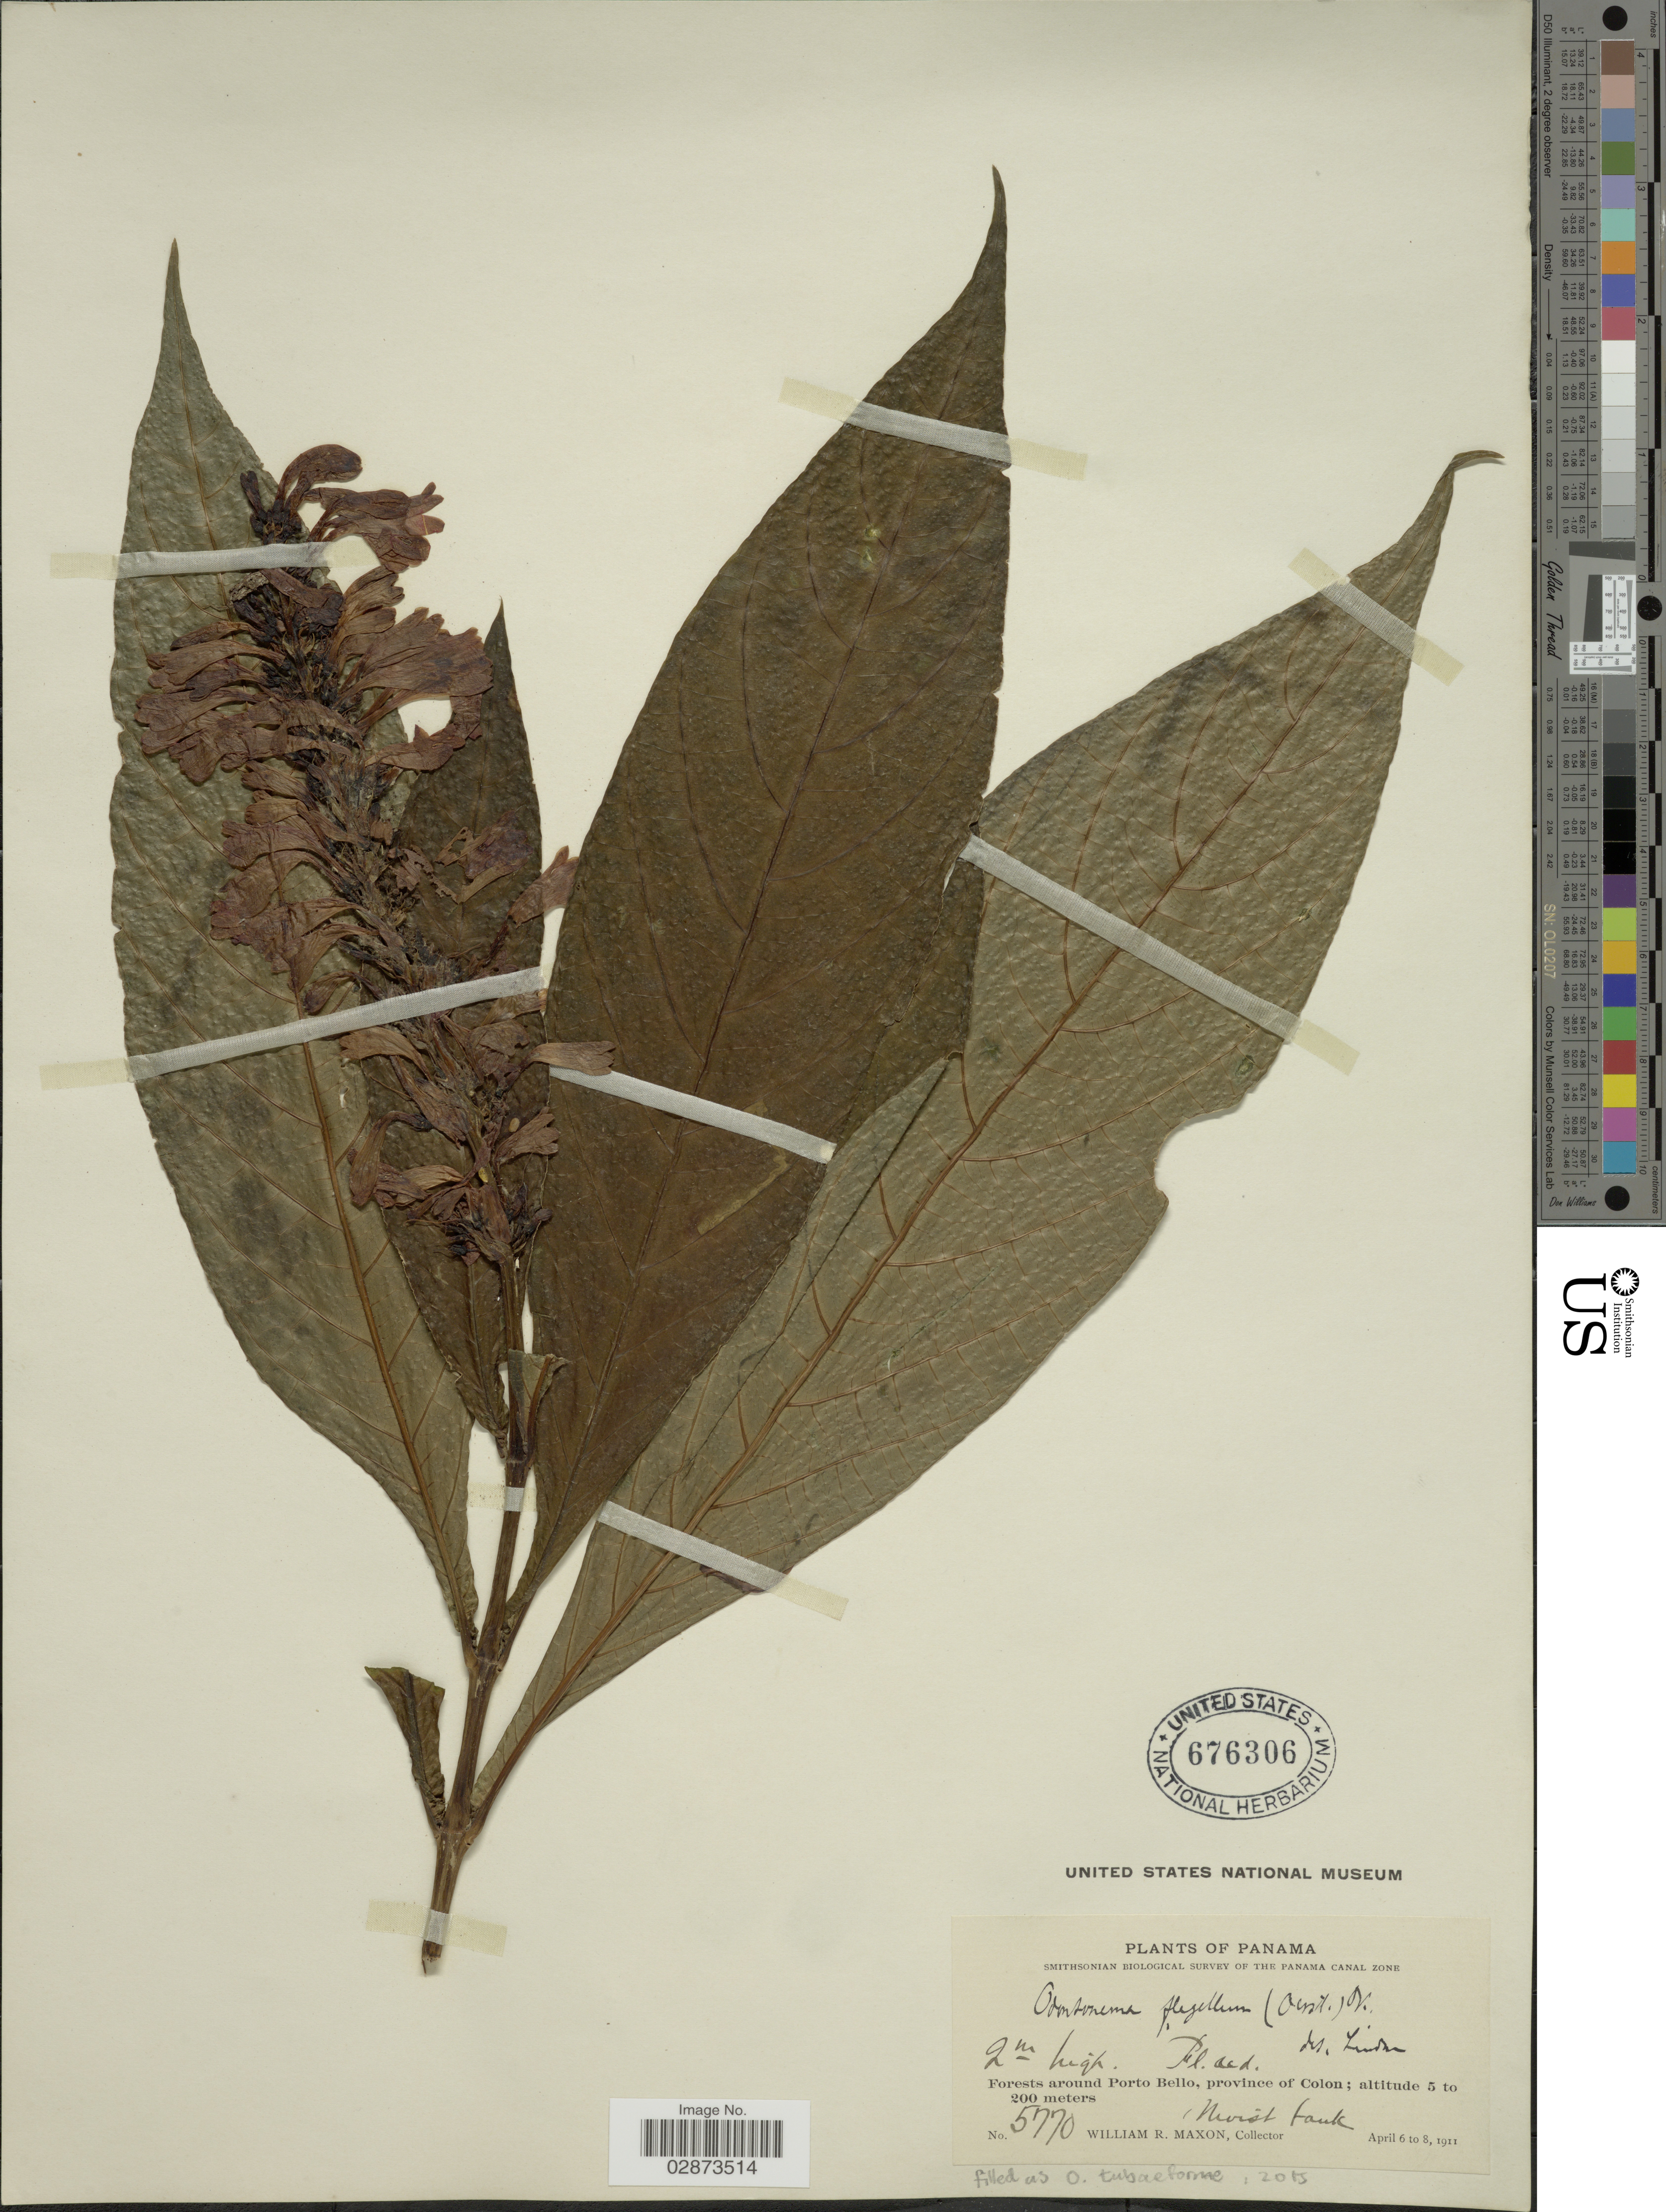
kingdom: Plantae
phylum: Tracheophyta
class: Magnoliopsida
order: Lamiales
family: Acanthaceae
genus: Odontonema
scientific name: Odontonema tubaeforme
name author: (Bertol.) Kuntze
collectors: W. R. Maxon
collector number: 5770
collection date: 1911-04-06/1911-04-08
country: Panama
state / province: Colón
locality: Forests around Porto Bello, province of Colon.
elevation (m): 5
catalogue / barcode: US 676306